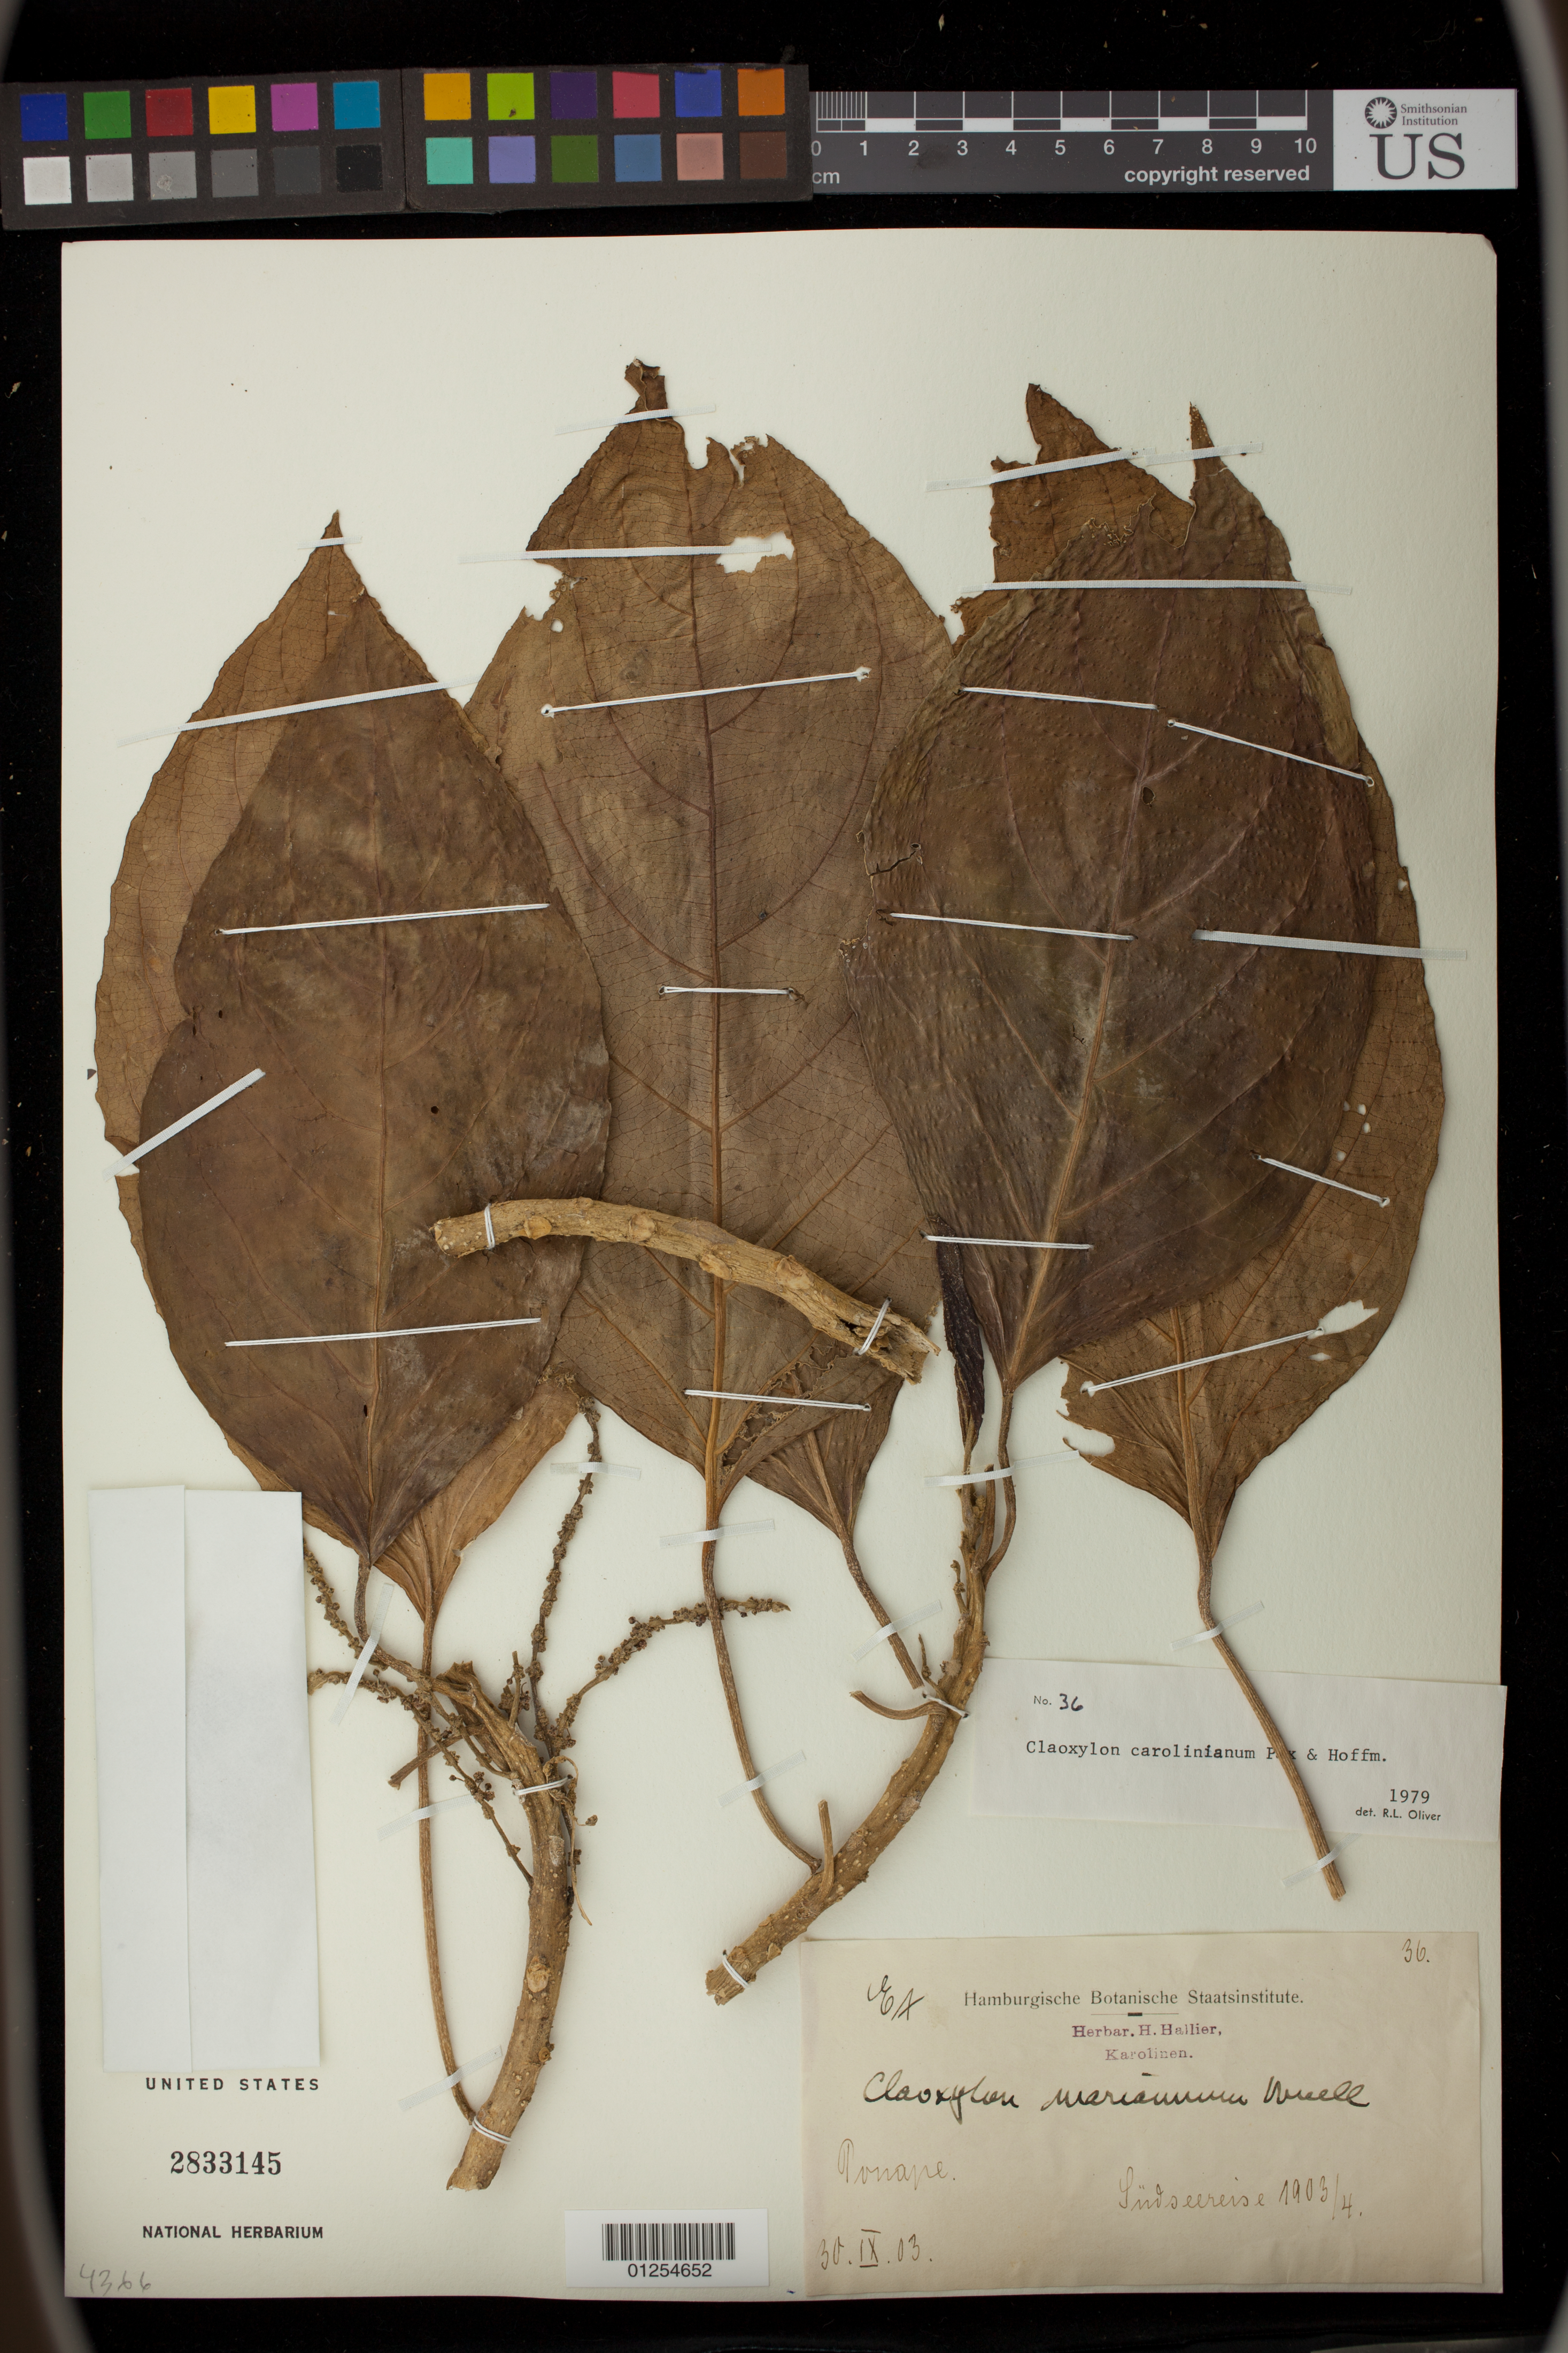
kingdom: Plantae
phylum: Tracheophyta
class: Magnoliopsida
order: Malpighiales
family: Euphorbiaceae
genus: Claoxylon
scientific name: Claoxylon carolinianum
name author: Pax & K. Hoffm.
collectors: H. Hallier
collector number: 36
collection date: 1903-09-30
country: Micronesia, Federated States of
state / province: Pohnpei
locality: Ponape [Pohnpei]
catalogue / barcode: US 2833145